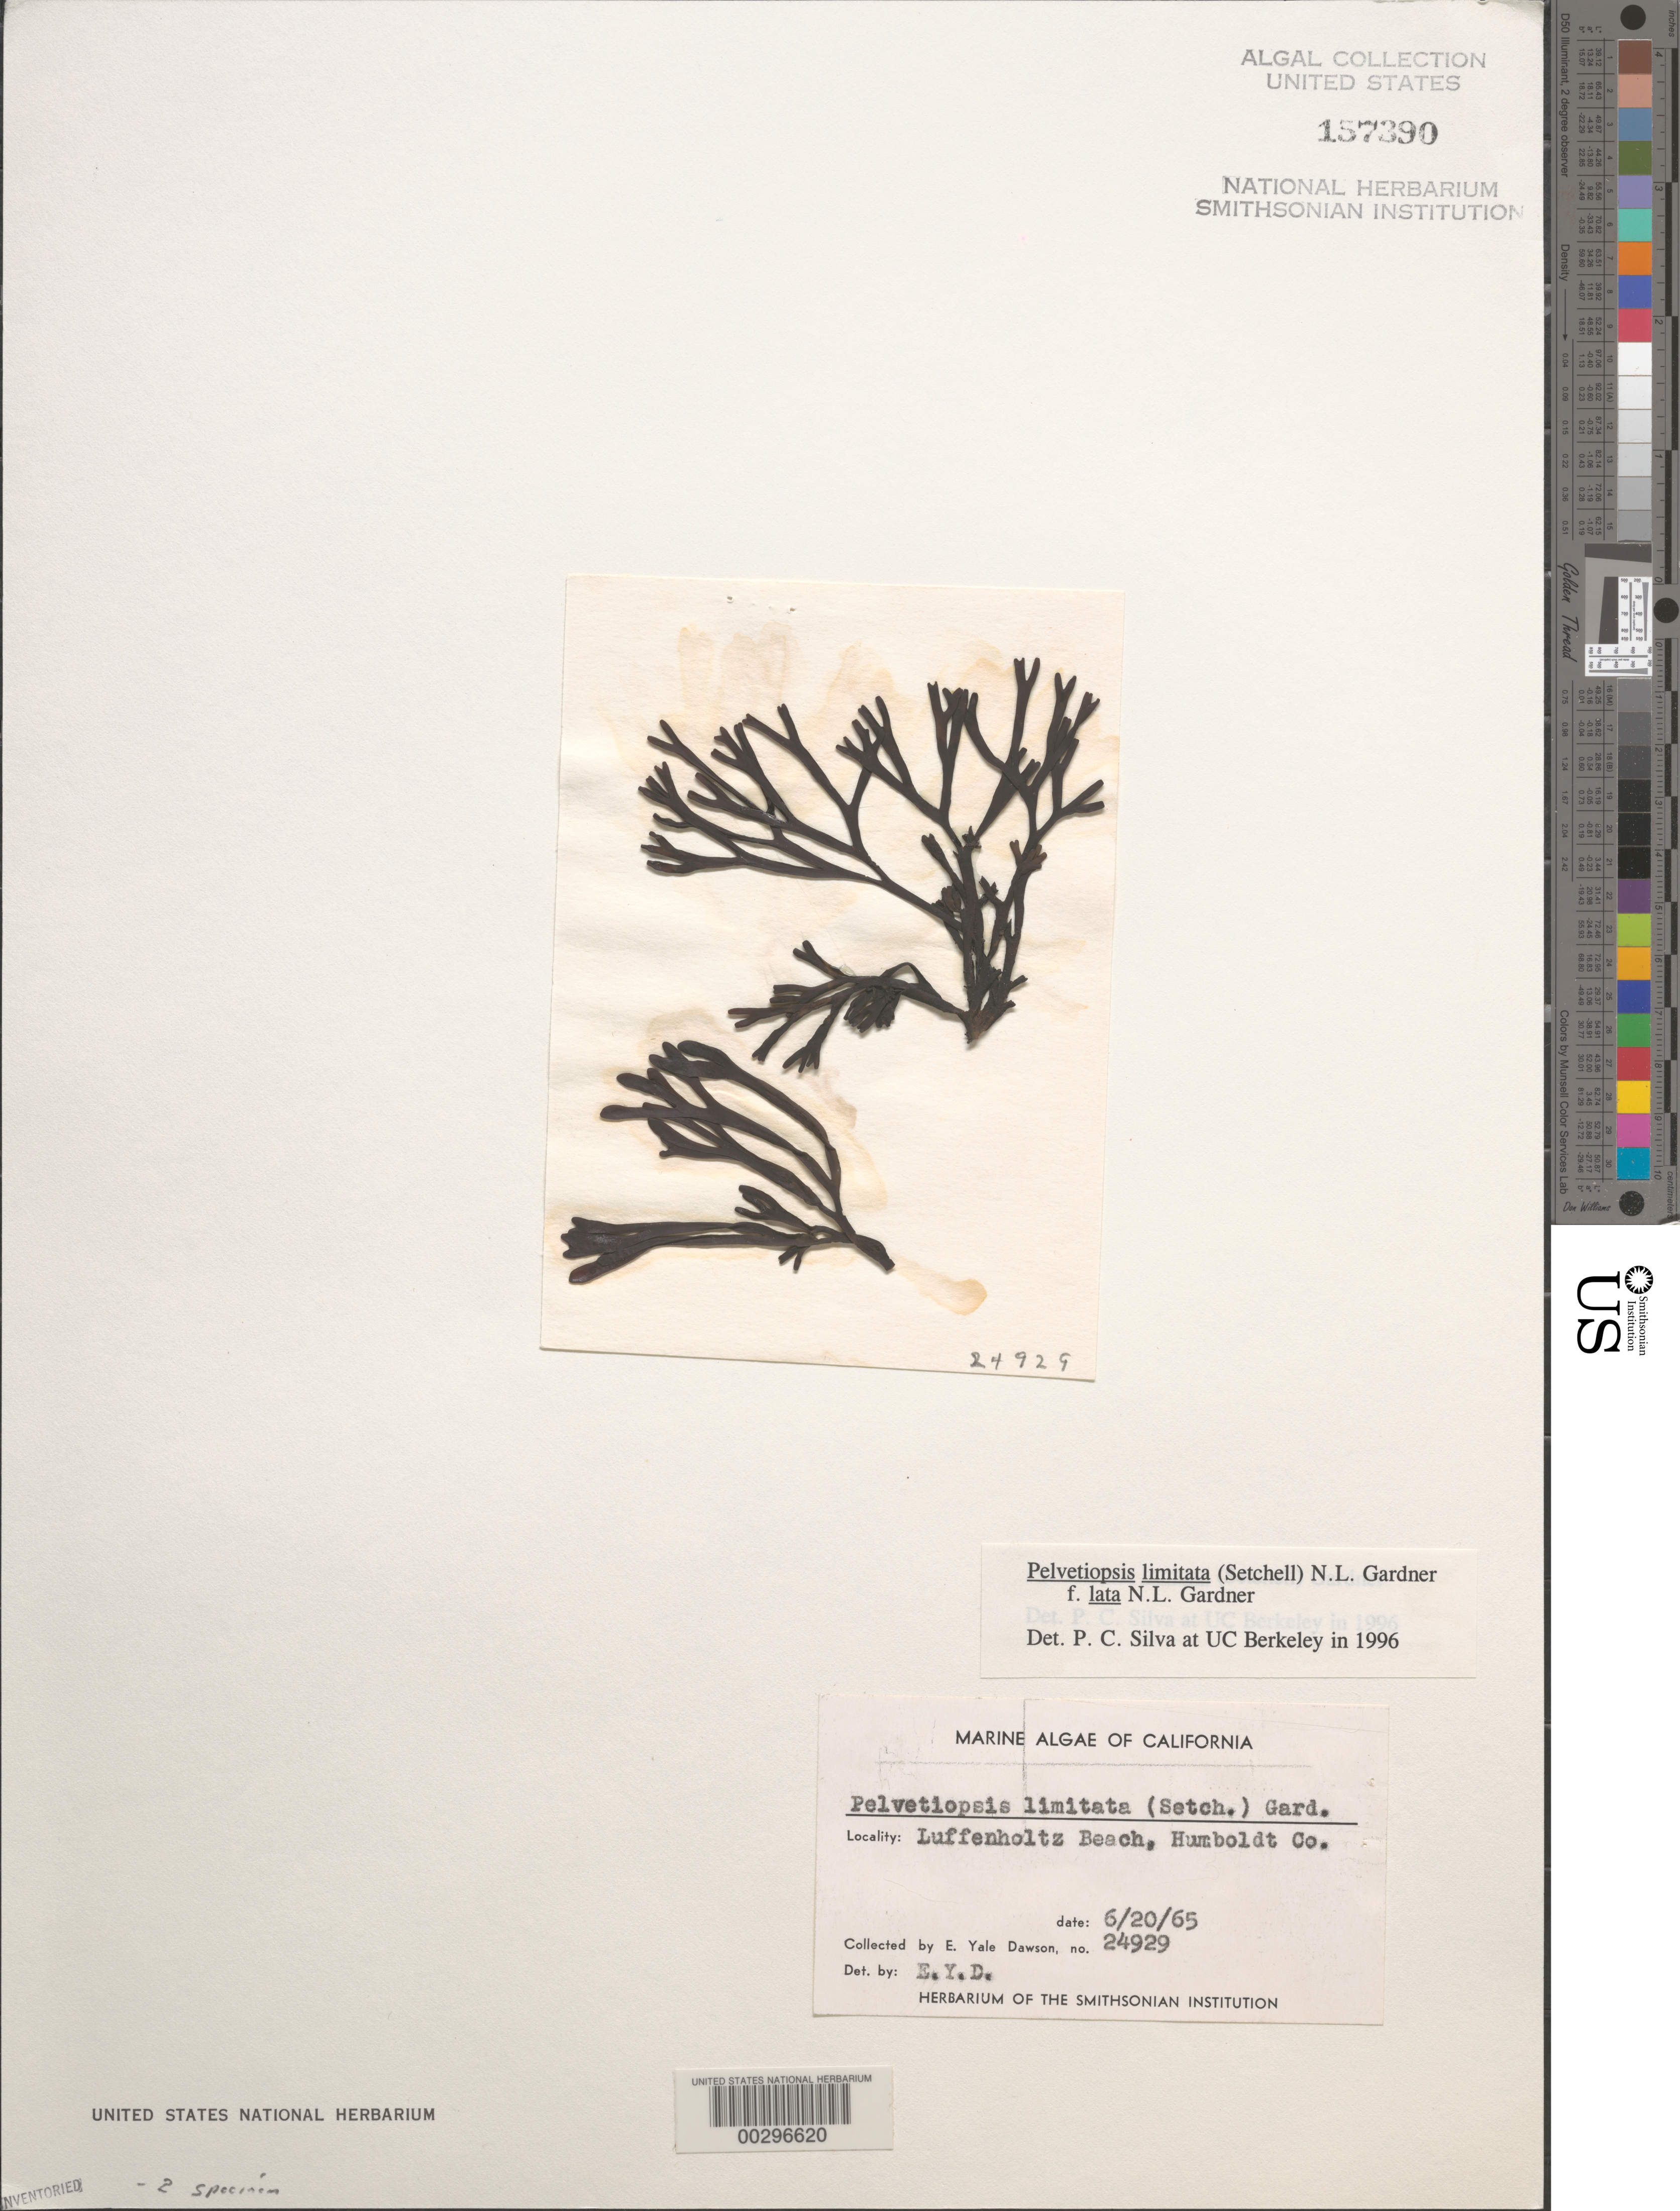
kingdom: Chromista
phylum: Ochrophyta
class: Phaeophyceae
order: Fucales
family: Fucaceae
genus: Pelvetiopsis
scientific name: Pelvetiopsis limitata f. lata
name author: N.L. Gardner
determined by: Silva, P. C.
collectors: E. Y. Dawson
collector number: EYD 24929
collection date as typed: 20 Jun 1965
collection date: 1965-06-20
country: United States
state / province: California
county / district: Humboldt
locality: Luffenholtz Beach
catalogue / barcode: US 157390